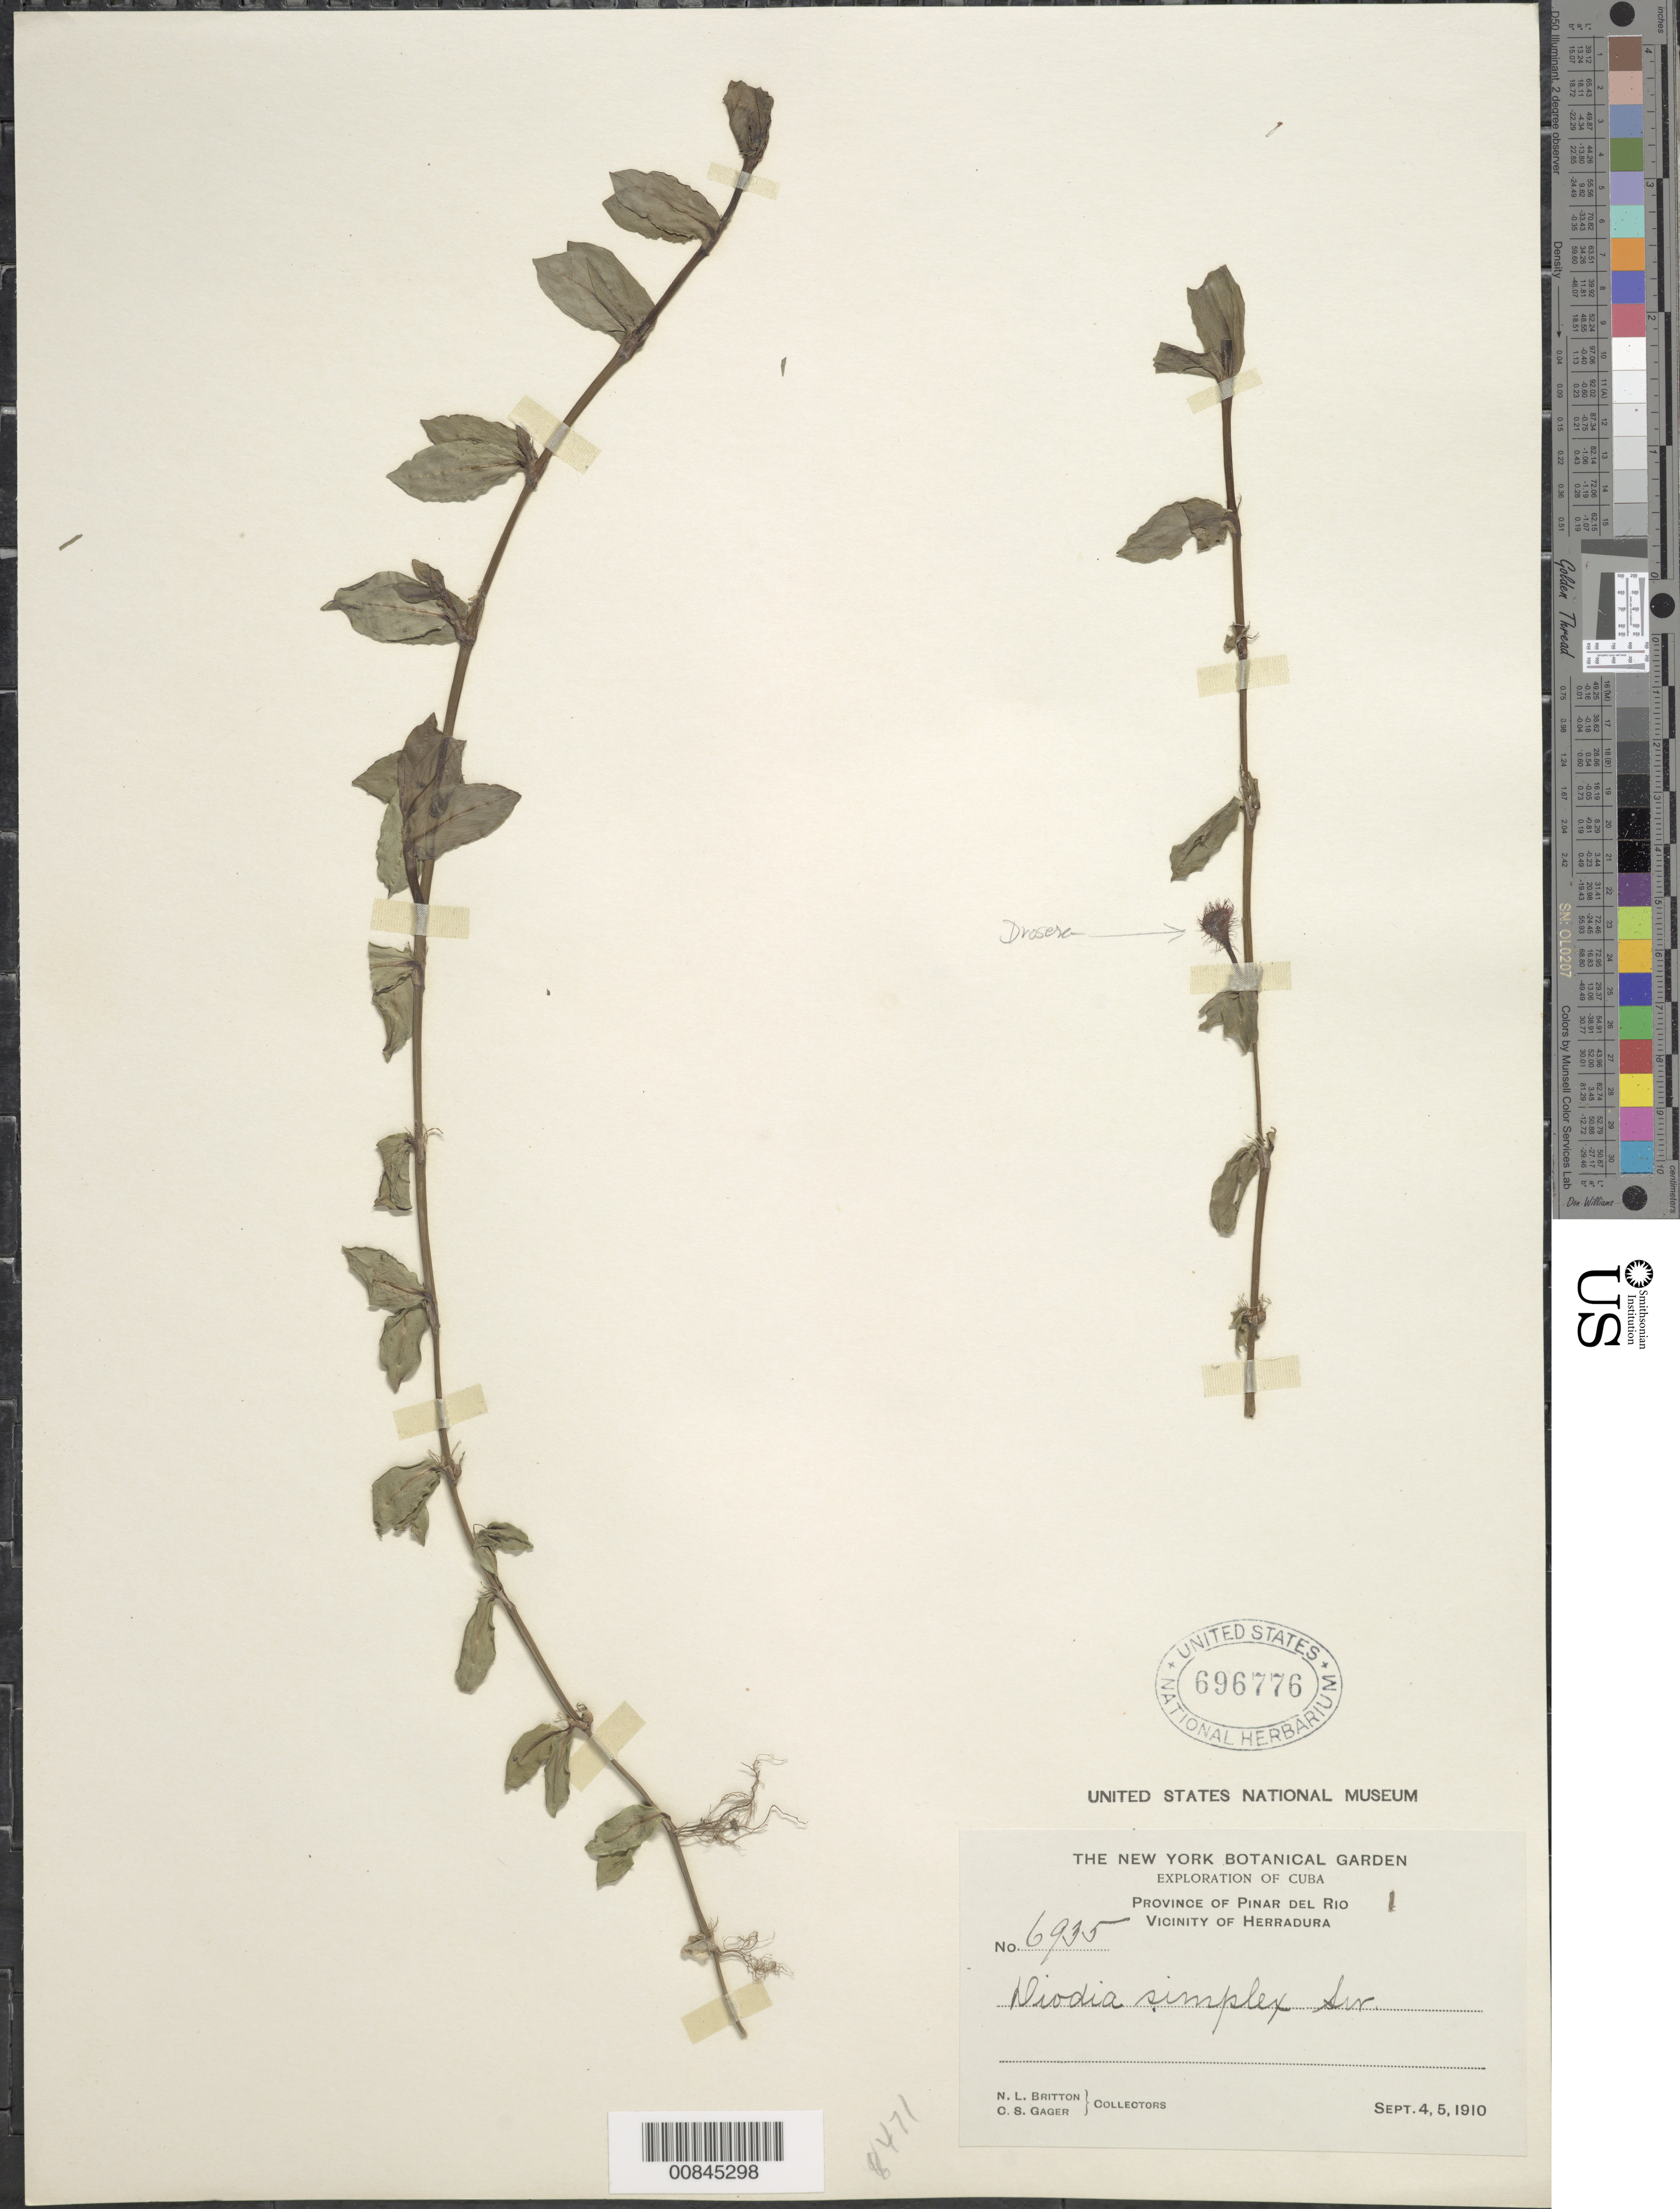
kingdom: Plantae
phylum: Tracheophyta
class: Magnoliopsida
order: Gentianales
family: Rubiaceae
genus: Diodia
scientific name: Diodia simplex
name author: Sw.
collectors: N. Britton & C. Gager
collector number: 6935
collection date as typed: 04 Sep 1910 to 05 Sep 1910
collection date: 1910-09-04/1910-09-05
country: Cuba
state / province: Pinar del Río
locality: Vicinity of Herradura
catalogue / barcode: US 696776